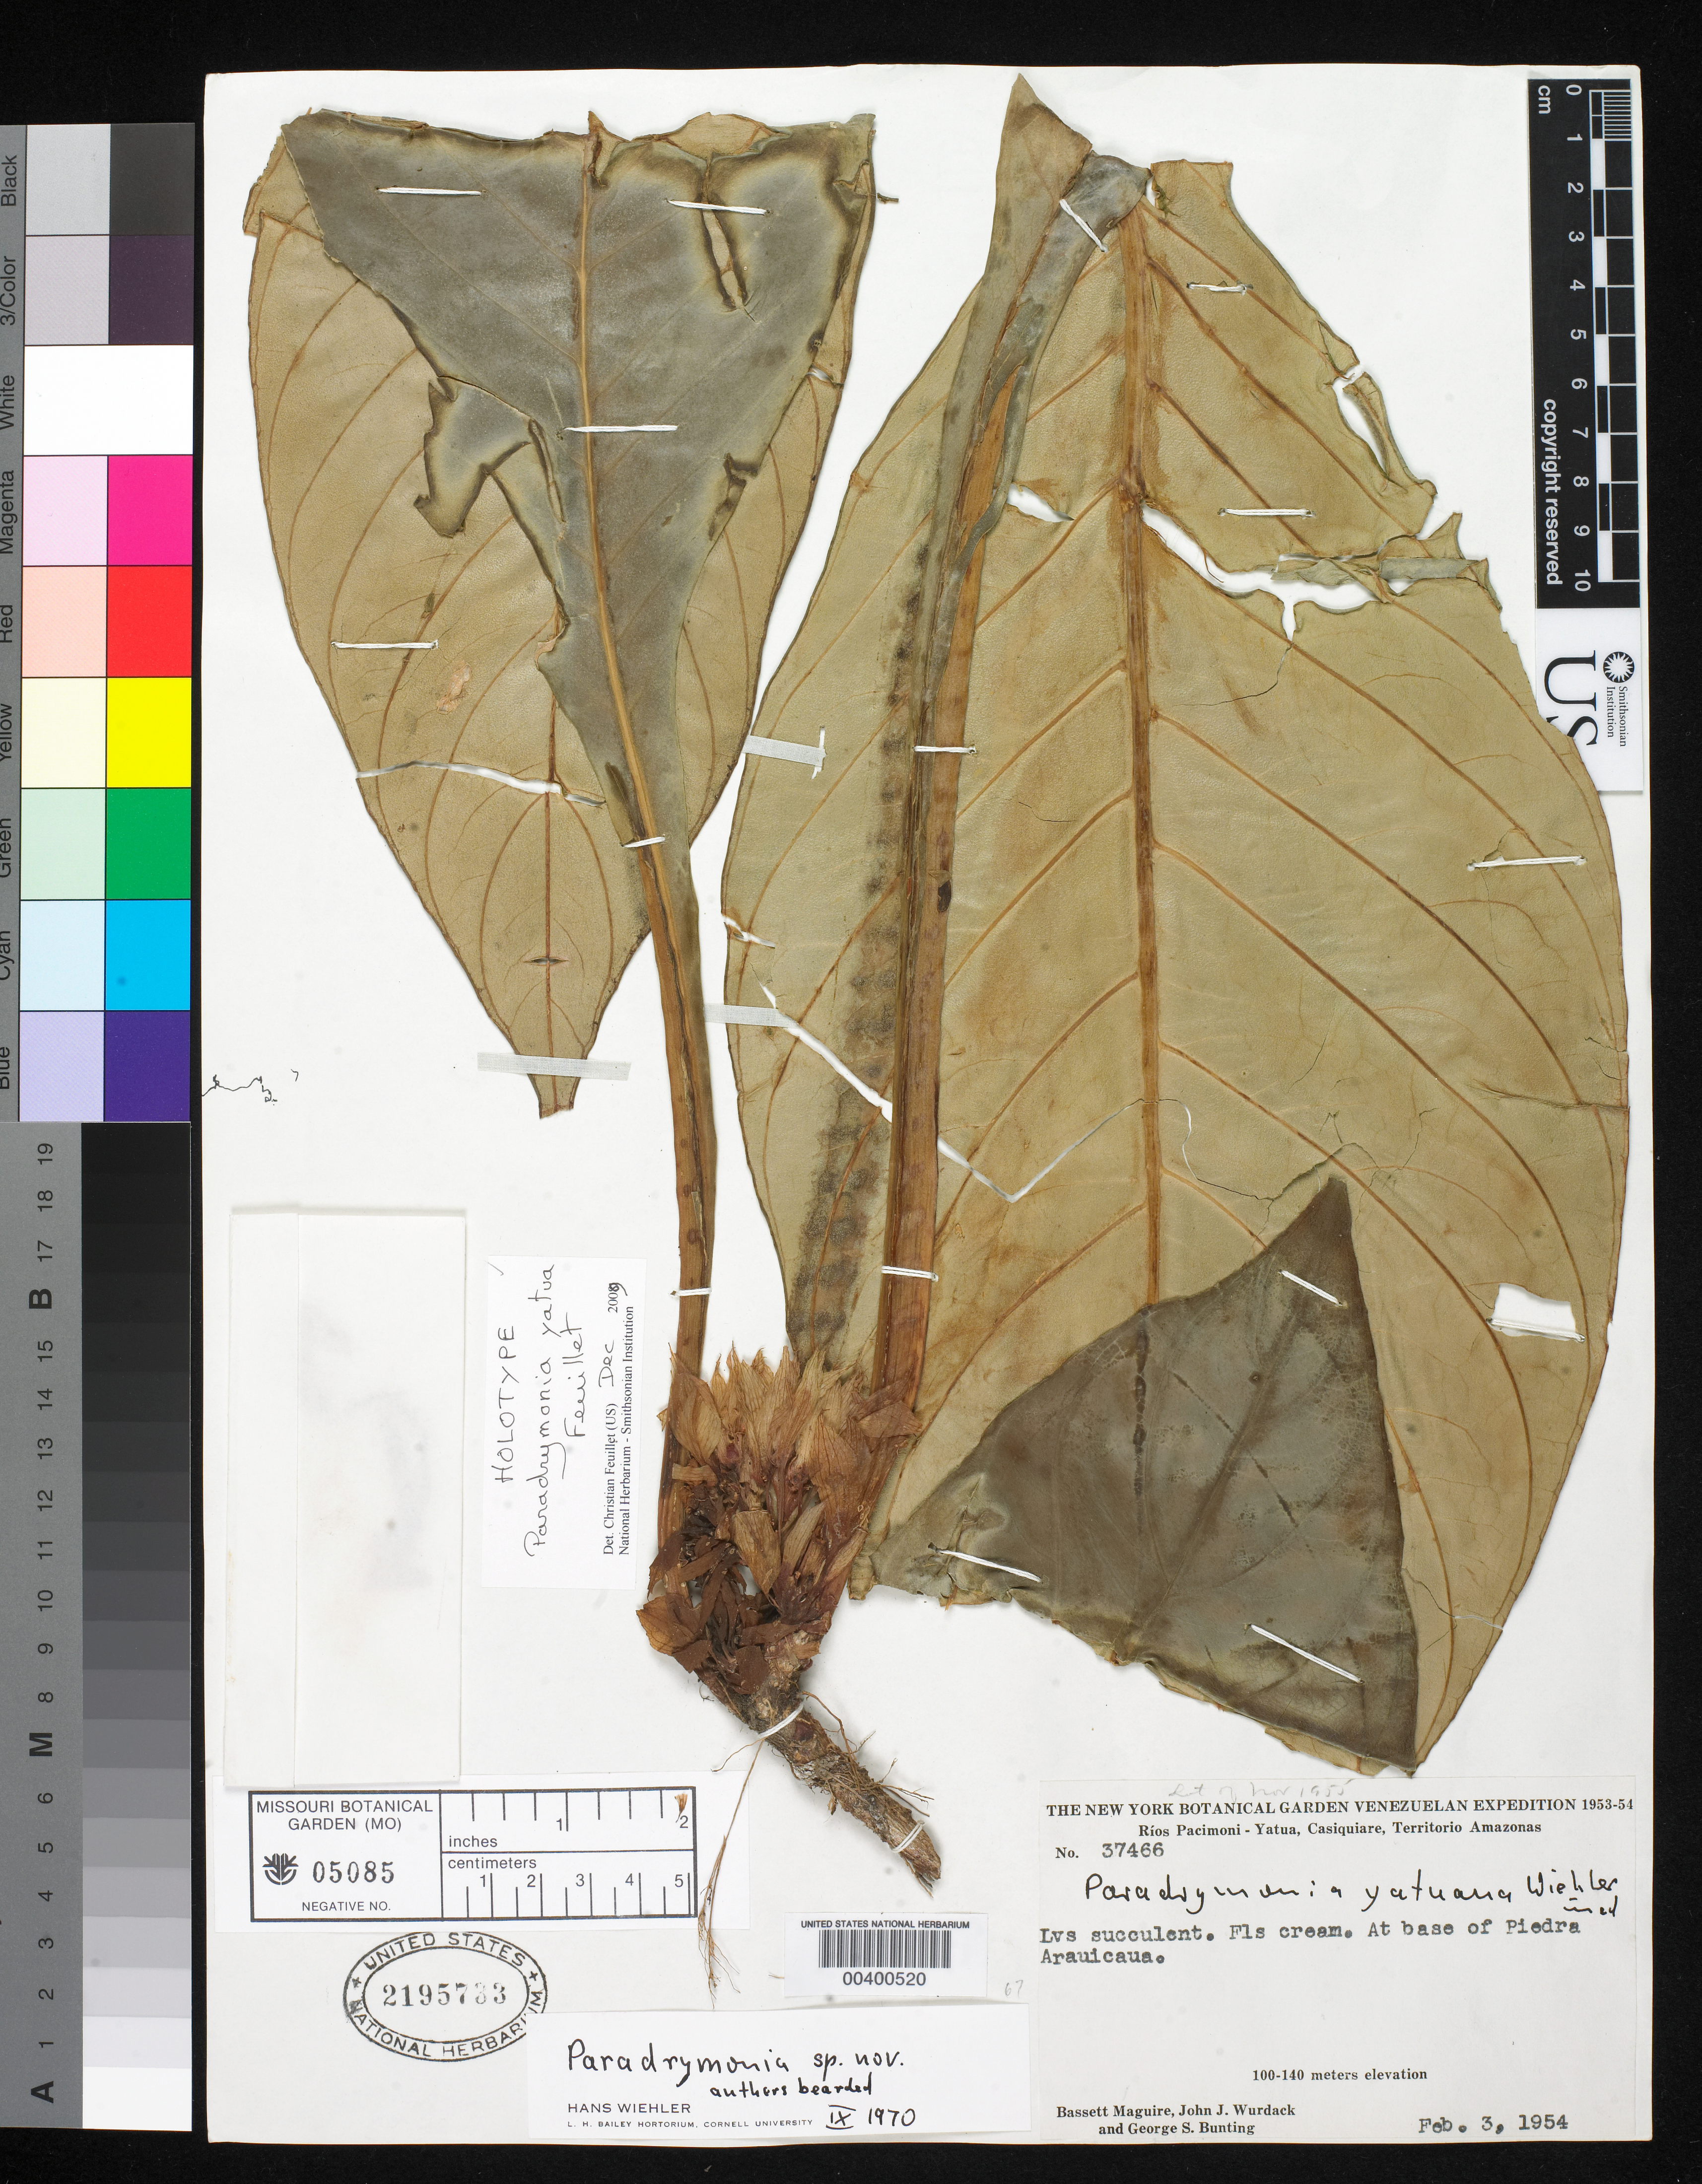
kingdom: Plantae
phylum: Tracheophyta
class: Magnoliopsida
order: Lamiales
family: Gesneriaceae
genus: Paradrymonia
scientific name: Paradrymonia yatua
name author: Feuillet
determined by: Feuillet, C.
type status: Holotype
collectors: B. Maguire, J. J. Wurdack & G. S. Bunting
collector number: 37466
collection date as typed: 03 Feb 1954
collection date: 1954-02-03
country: Venezuela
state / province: Amazonas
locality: Ríos Pacimoni - Yatua, Casiquiare, Territorio Amazonas. At base of Piedra Arauicaua.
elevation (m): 100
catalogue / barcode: US 2195733